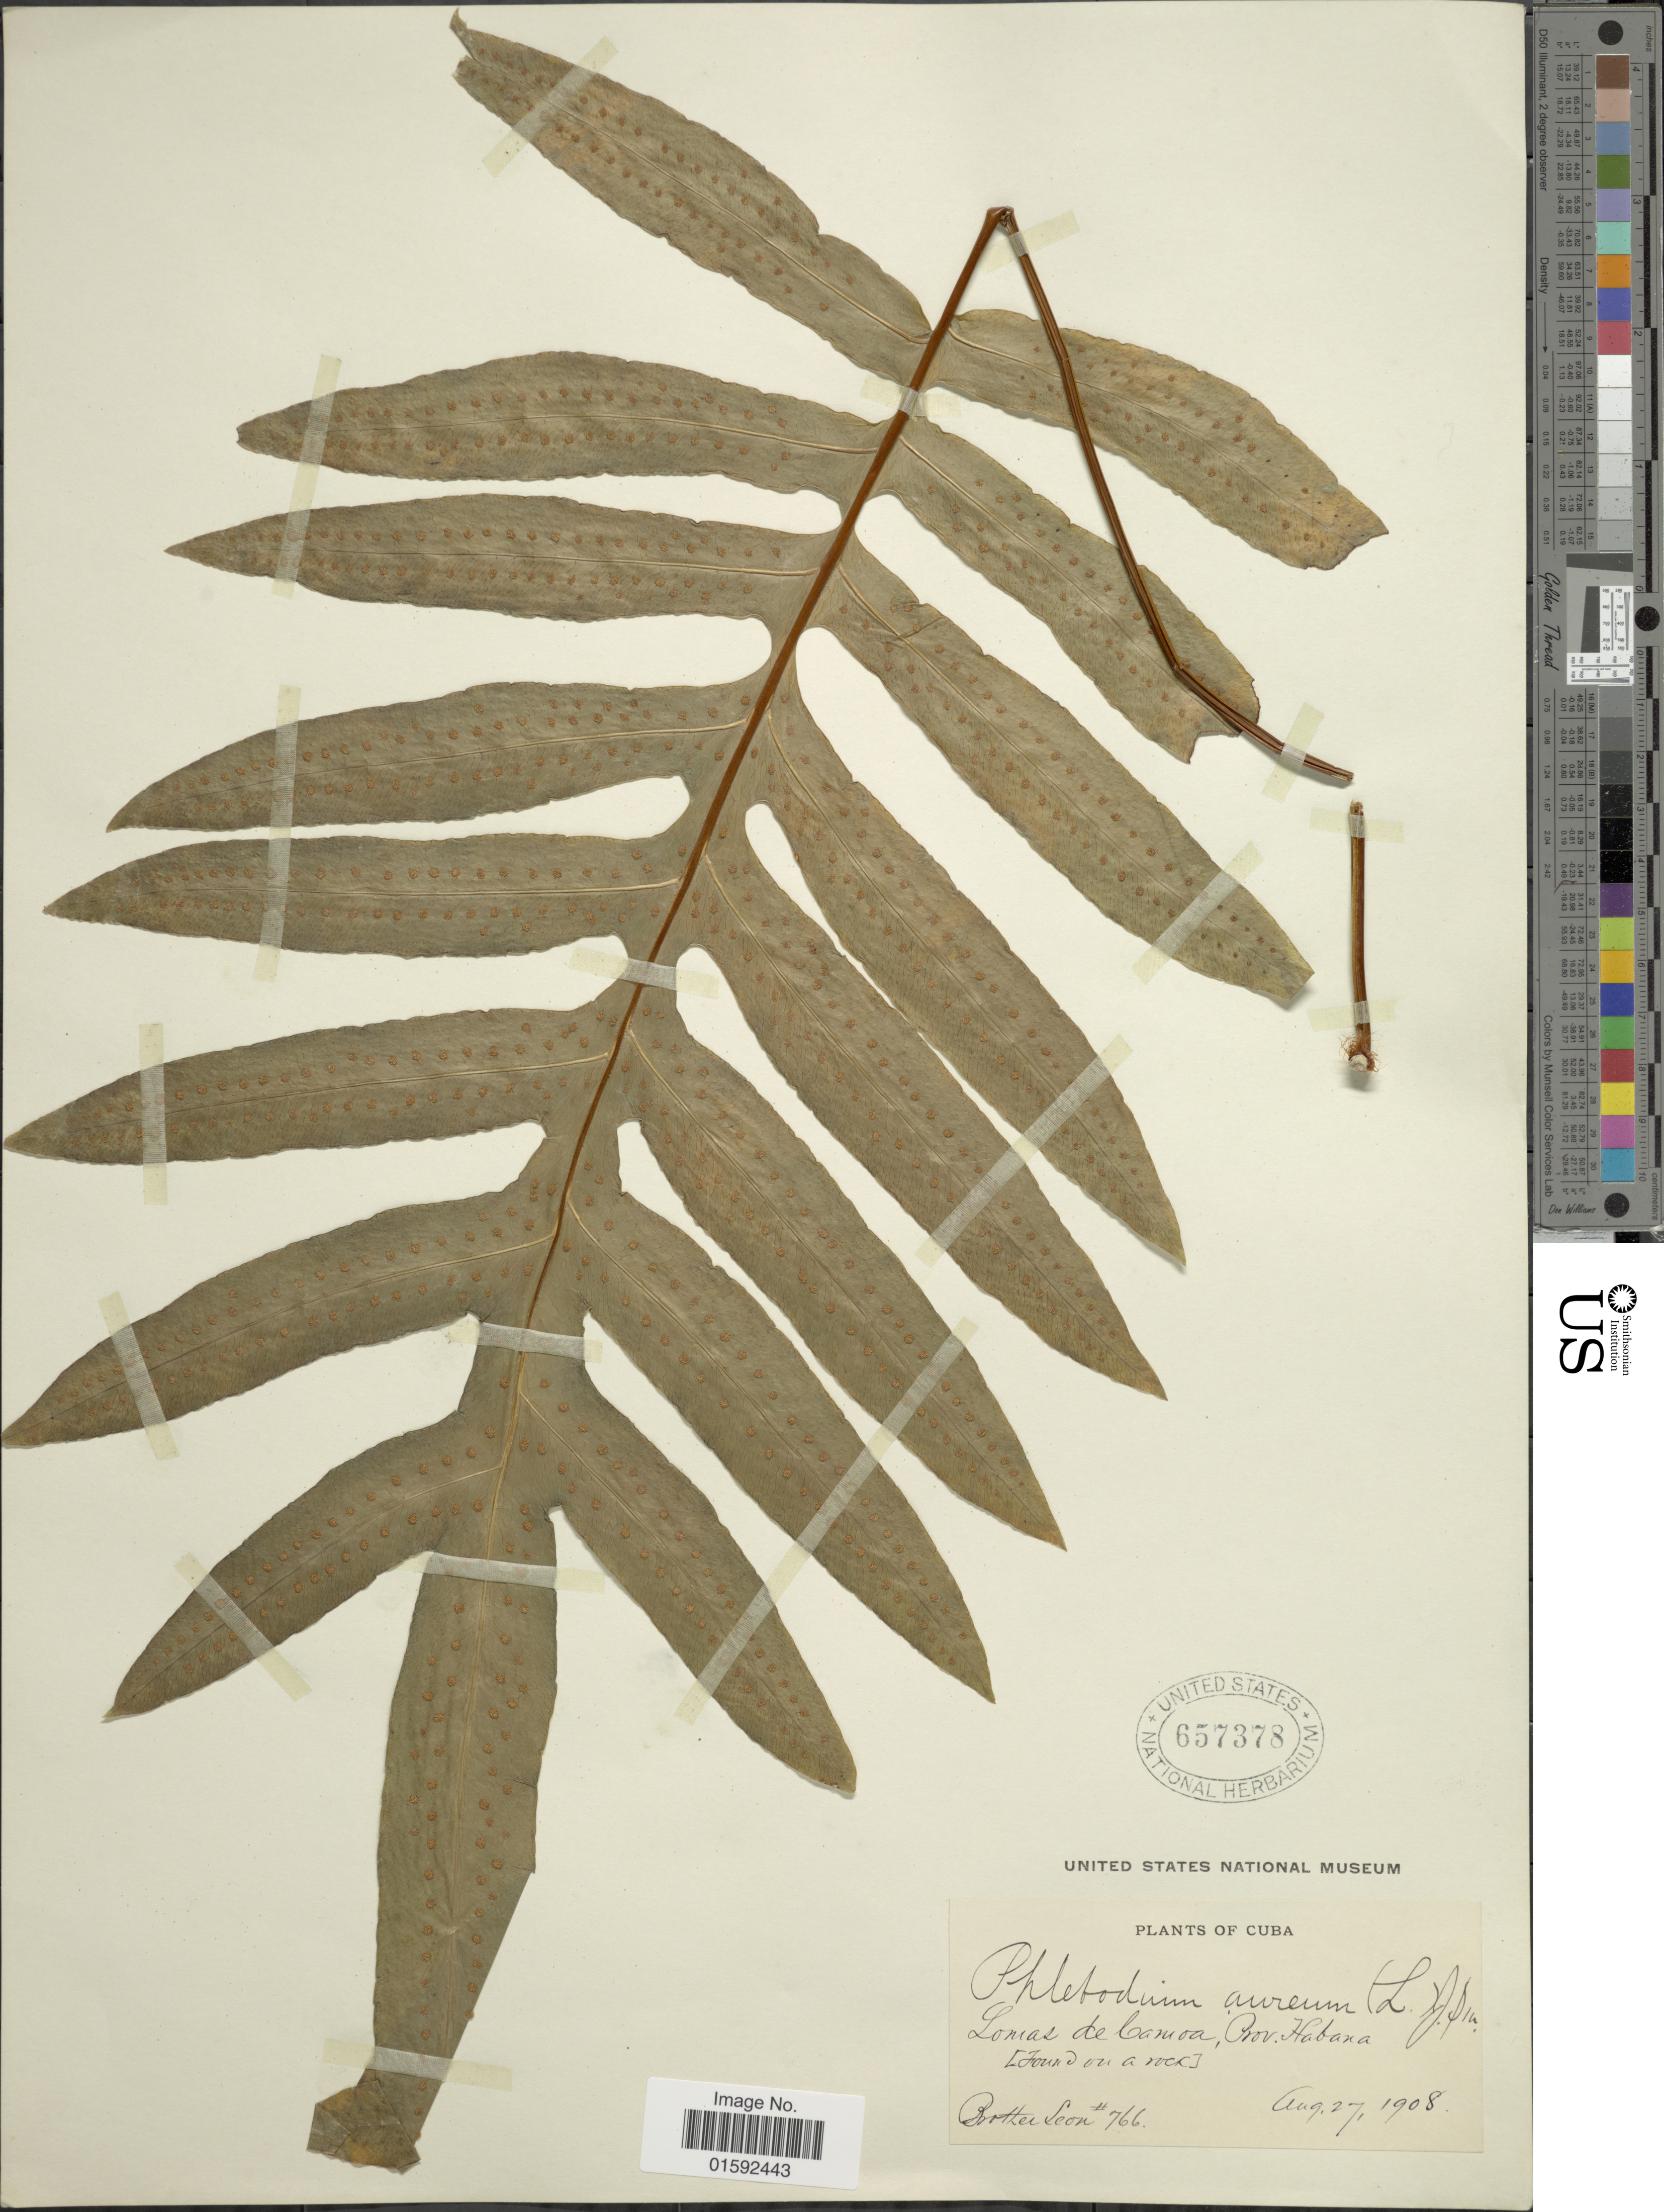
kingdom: Plantae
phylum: Tracheophyta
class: Polypodiopsida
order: Polypodiales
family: Polypodiaceae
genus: Phlebodium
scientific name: Phlebodium pseudoaureum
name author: (Cav.) Lellinger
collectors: Bro. León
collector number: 766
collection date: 1908-08-27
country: Cuba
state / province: La Habana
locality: Cuba, Lomas del Camoa, Prov, Habana.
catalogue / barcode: US 657378